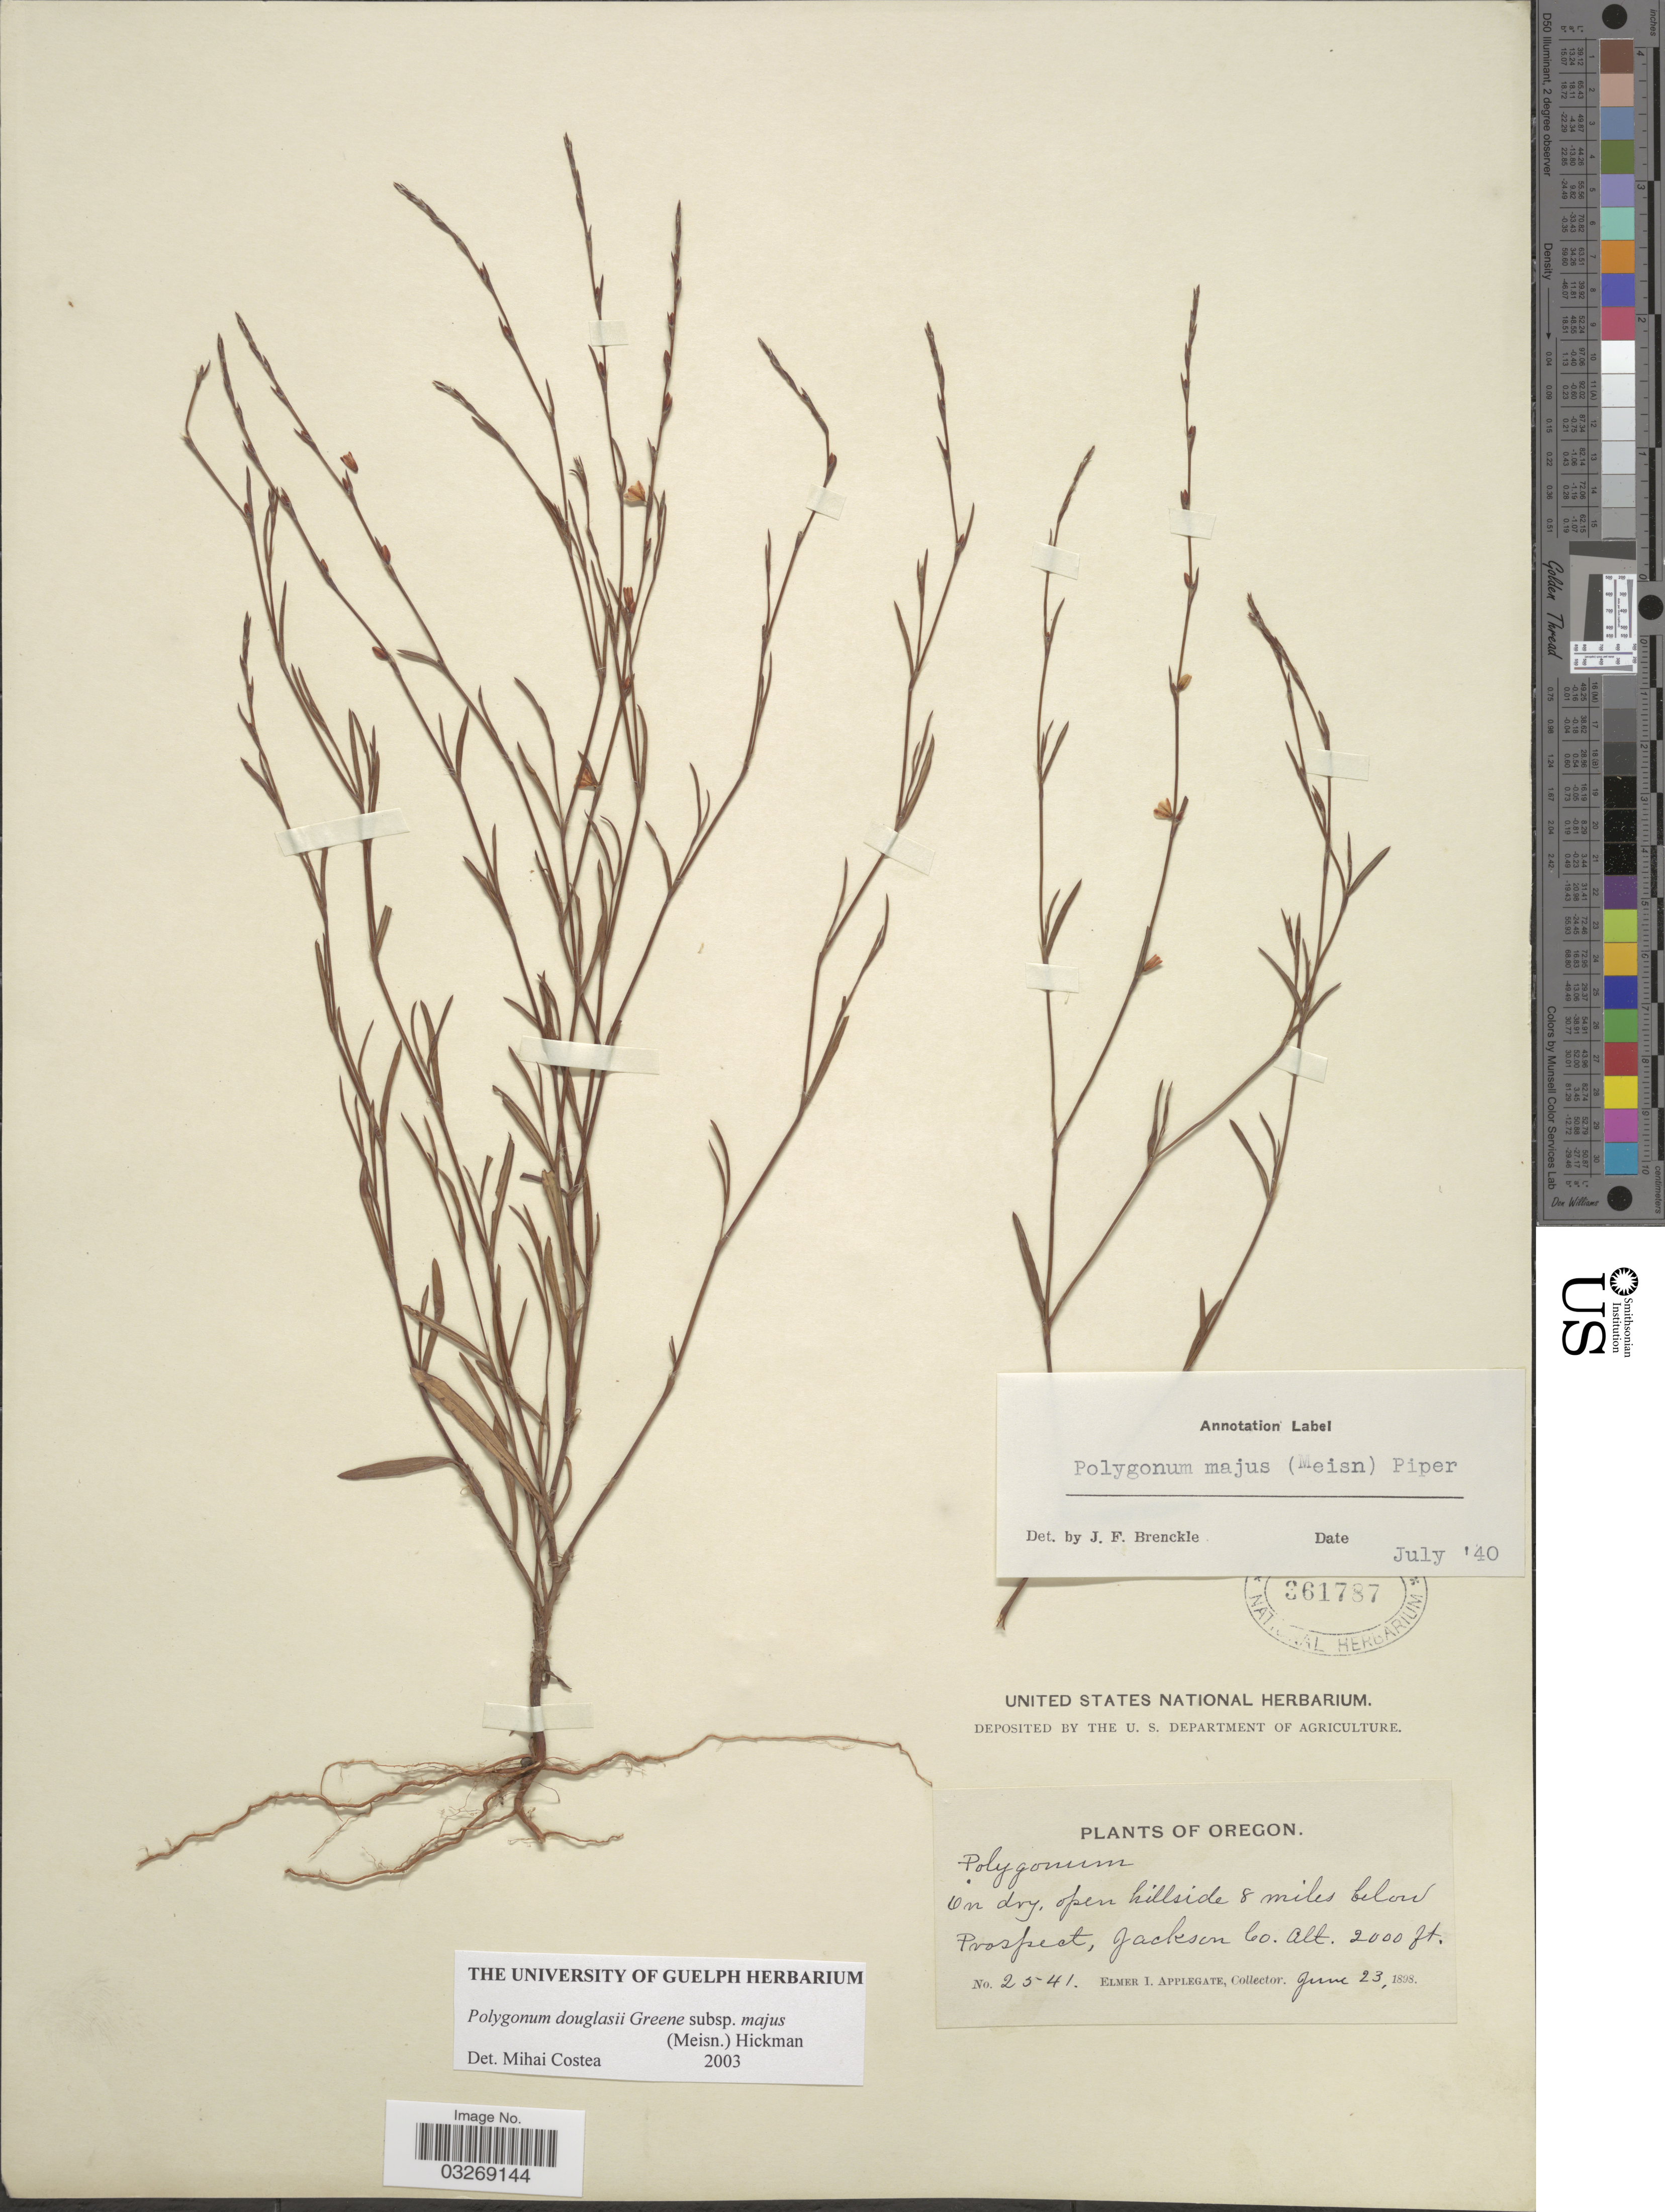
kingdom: Plantae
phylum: Tracheophyta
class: Magnoliopsida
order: Caryophyllales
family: Polygonaceae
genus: Polygonum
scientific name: Polygonum douglasii subsp. majus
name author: (Meisn.) Hickman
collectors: E. I. Applegate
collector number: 2541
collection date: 1898-06-23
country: United States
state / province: Oregon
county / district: Jackson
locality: On dry, open hillside 8 miles below Prospect, Jackson Co.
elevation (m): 610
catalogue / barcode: US 361787